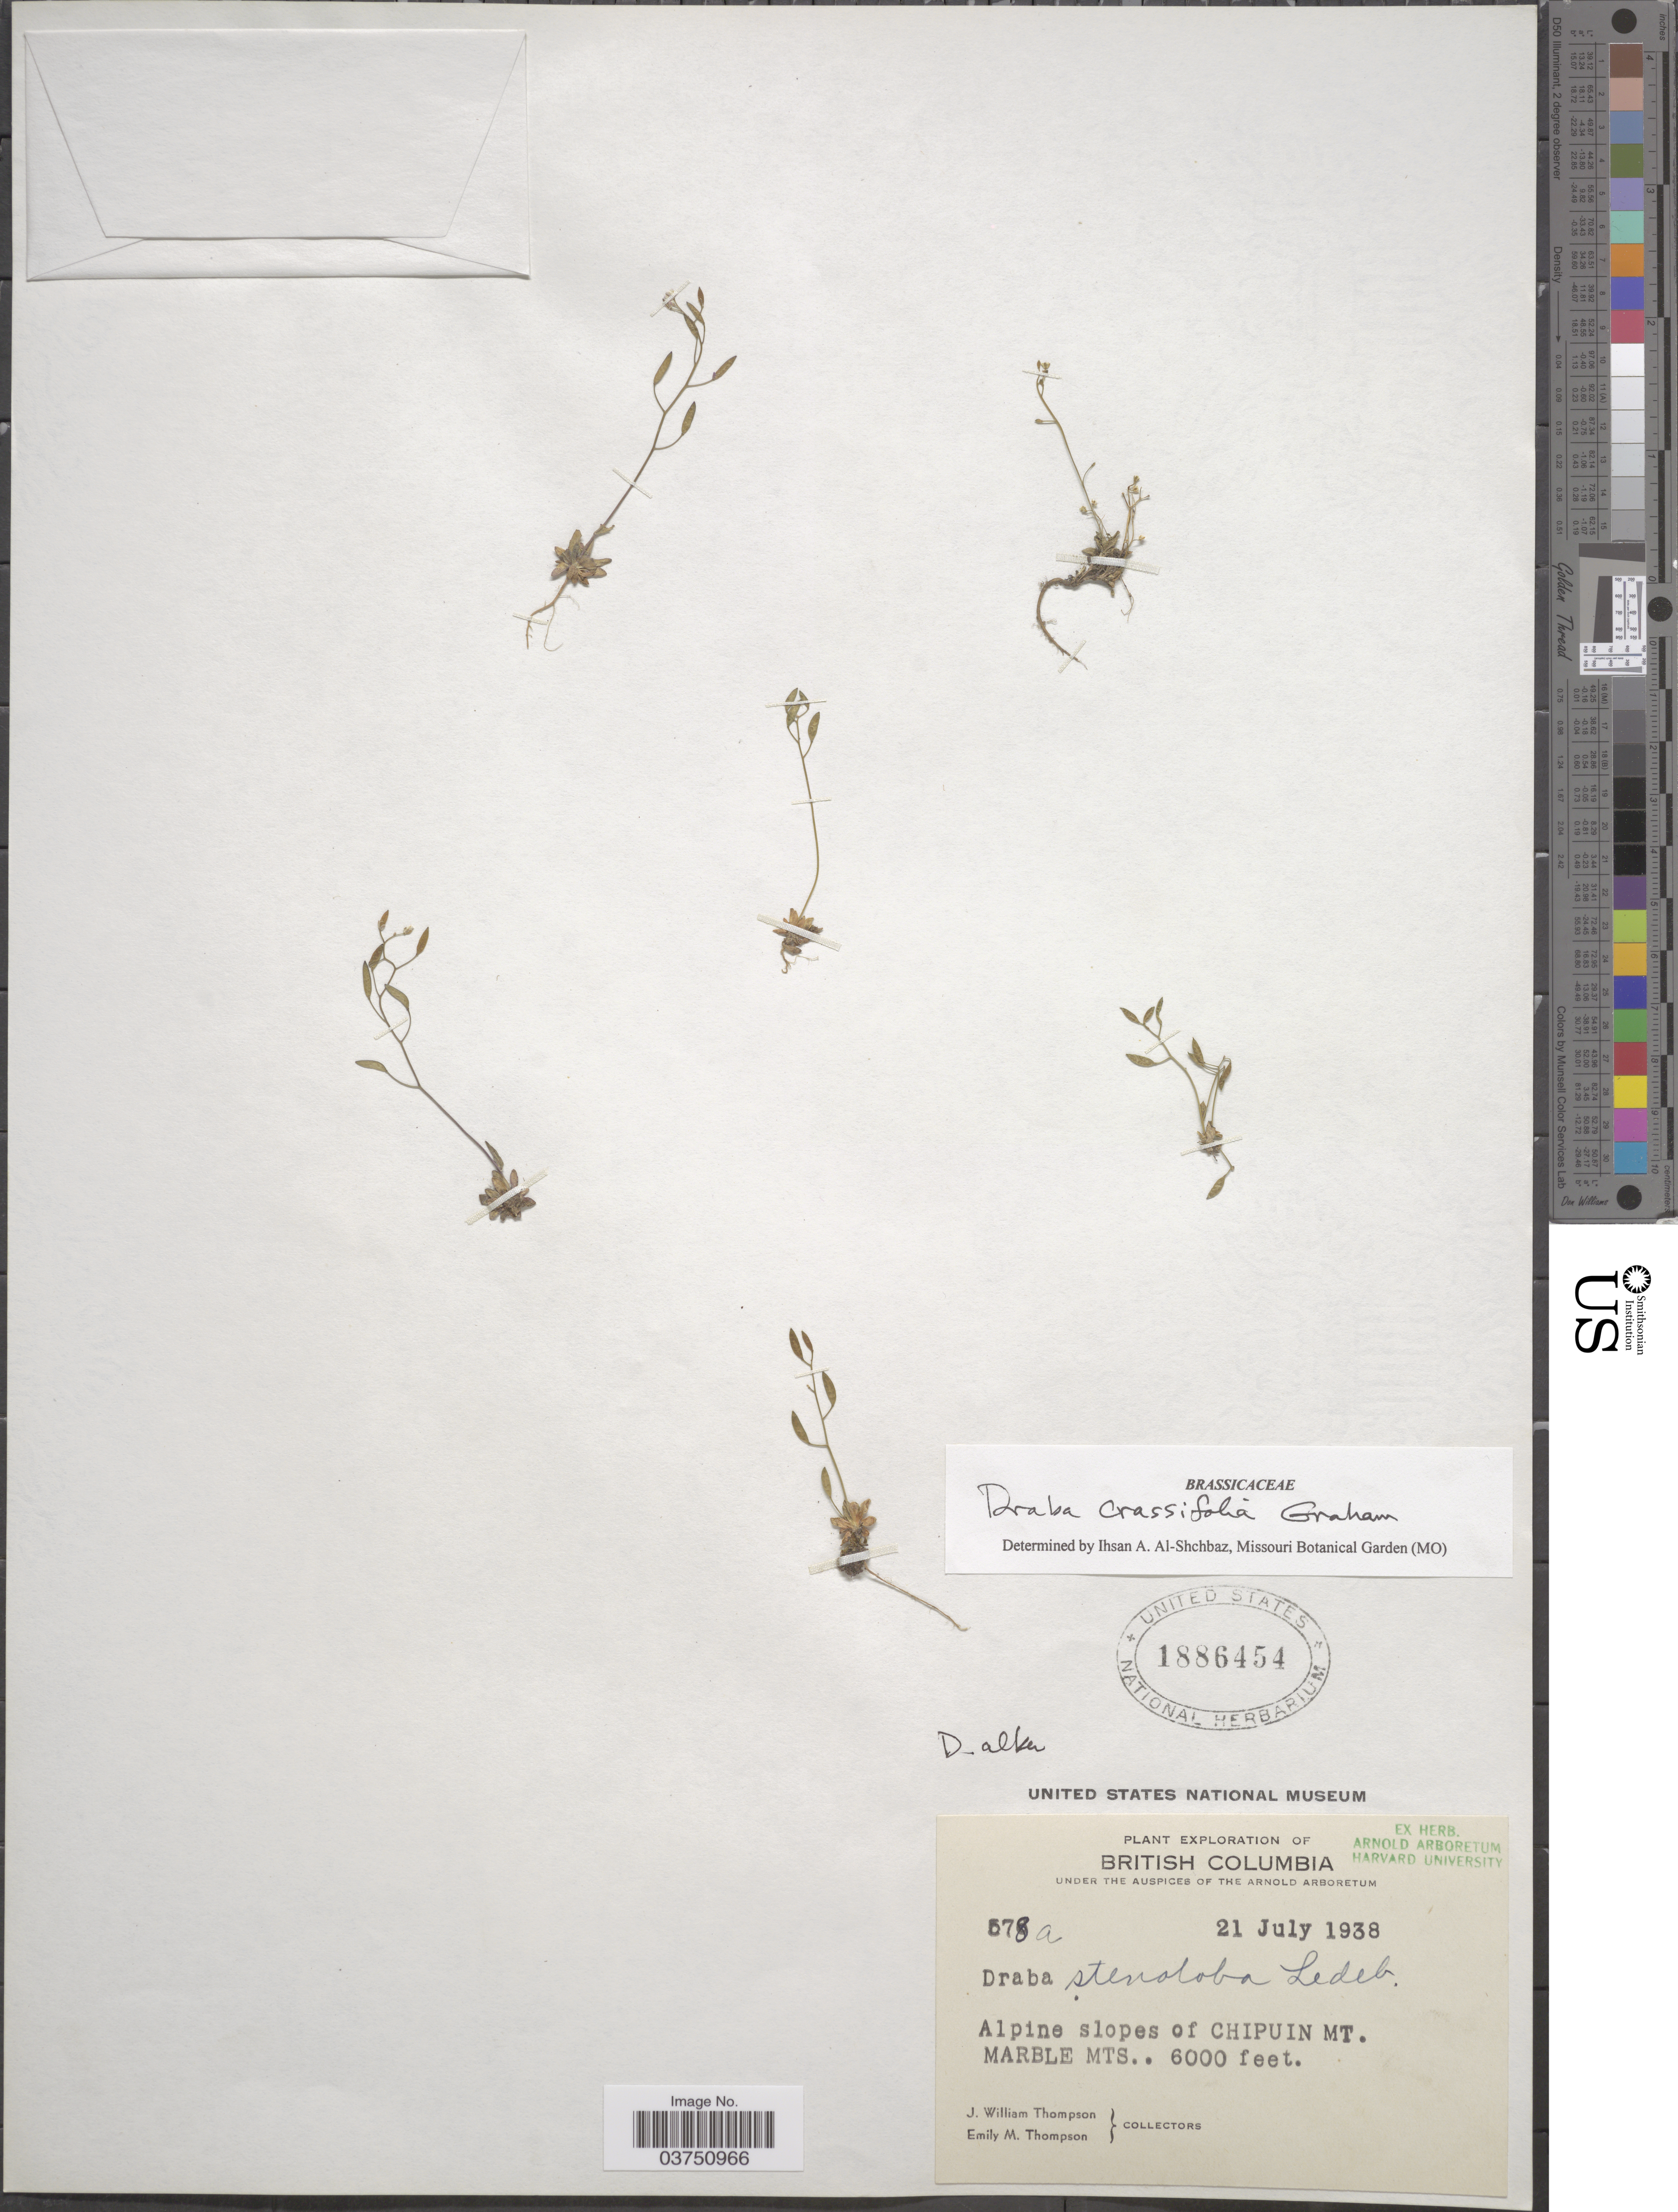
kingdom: Plantae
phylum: Tracheophyta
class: Magnoliopsida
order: Brassicales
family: Brassicaceae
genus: Draba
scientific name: Draba crassifolia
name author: Graham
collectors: J. W. Thompson & E. M. Thompson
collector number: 578a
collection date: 1938-07-21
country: Canada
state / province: British Columbia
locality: Alpine slopes of Chipuin Mt. Marble Mts.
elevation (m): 1829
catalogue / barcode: US 1886454